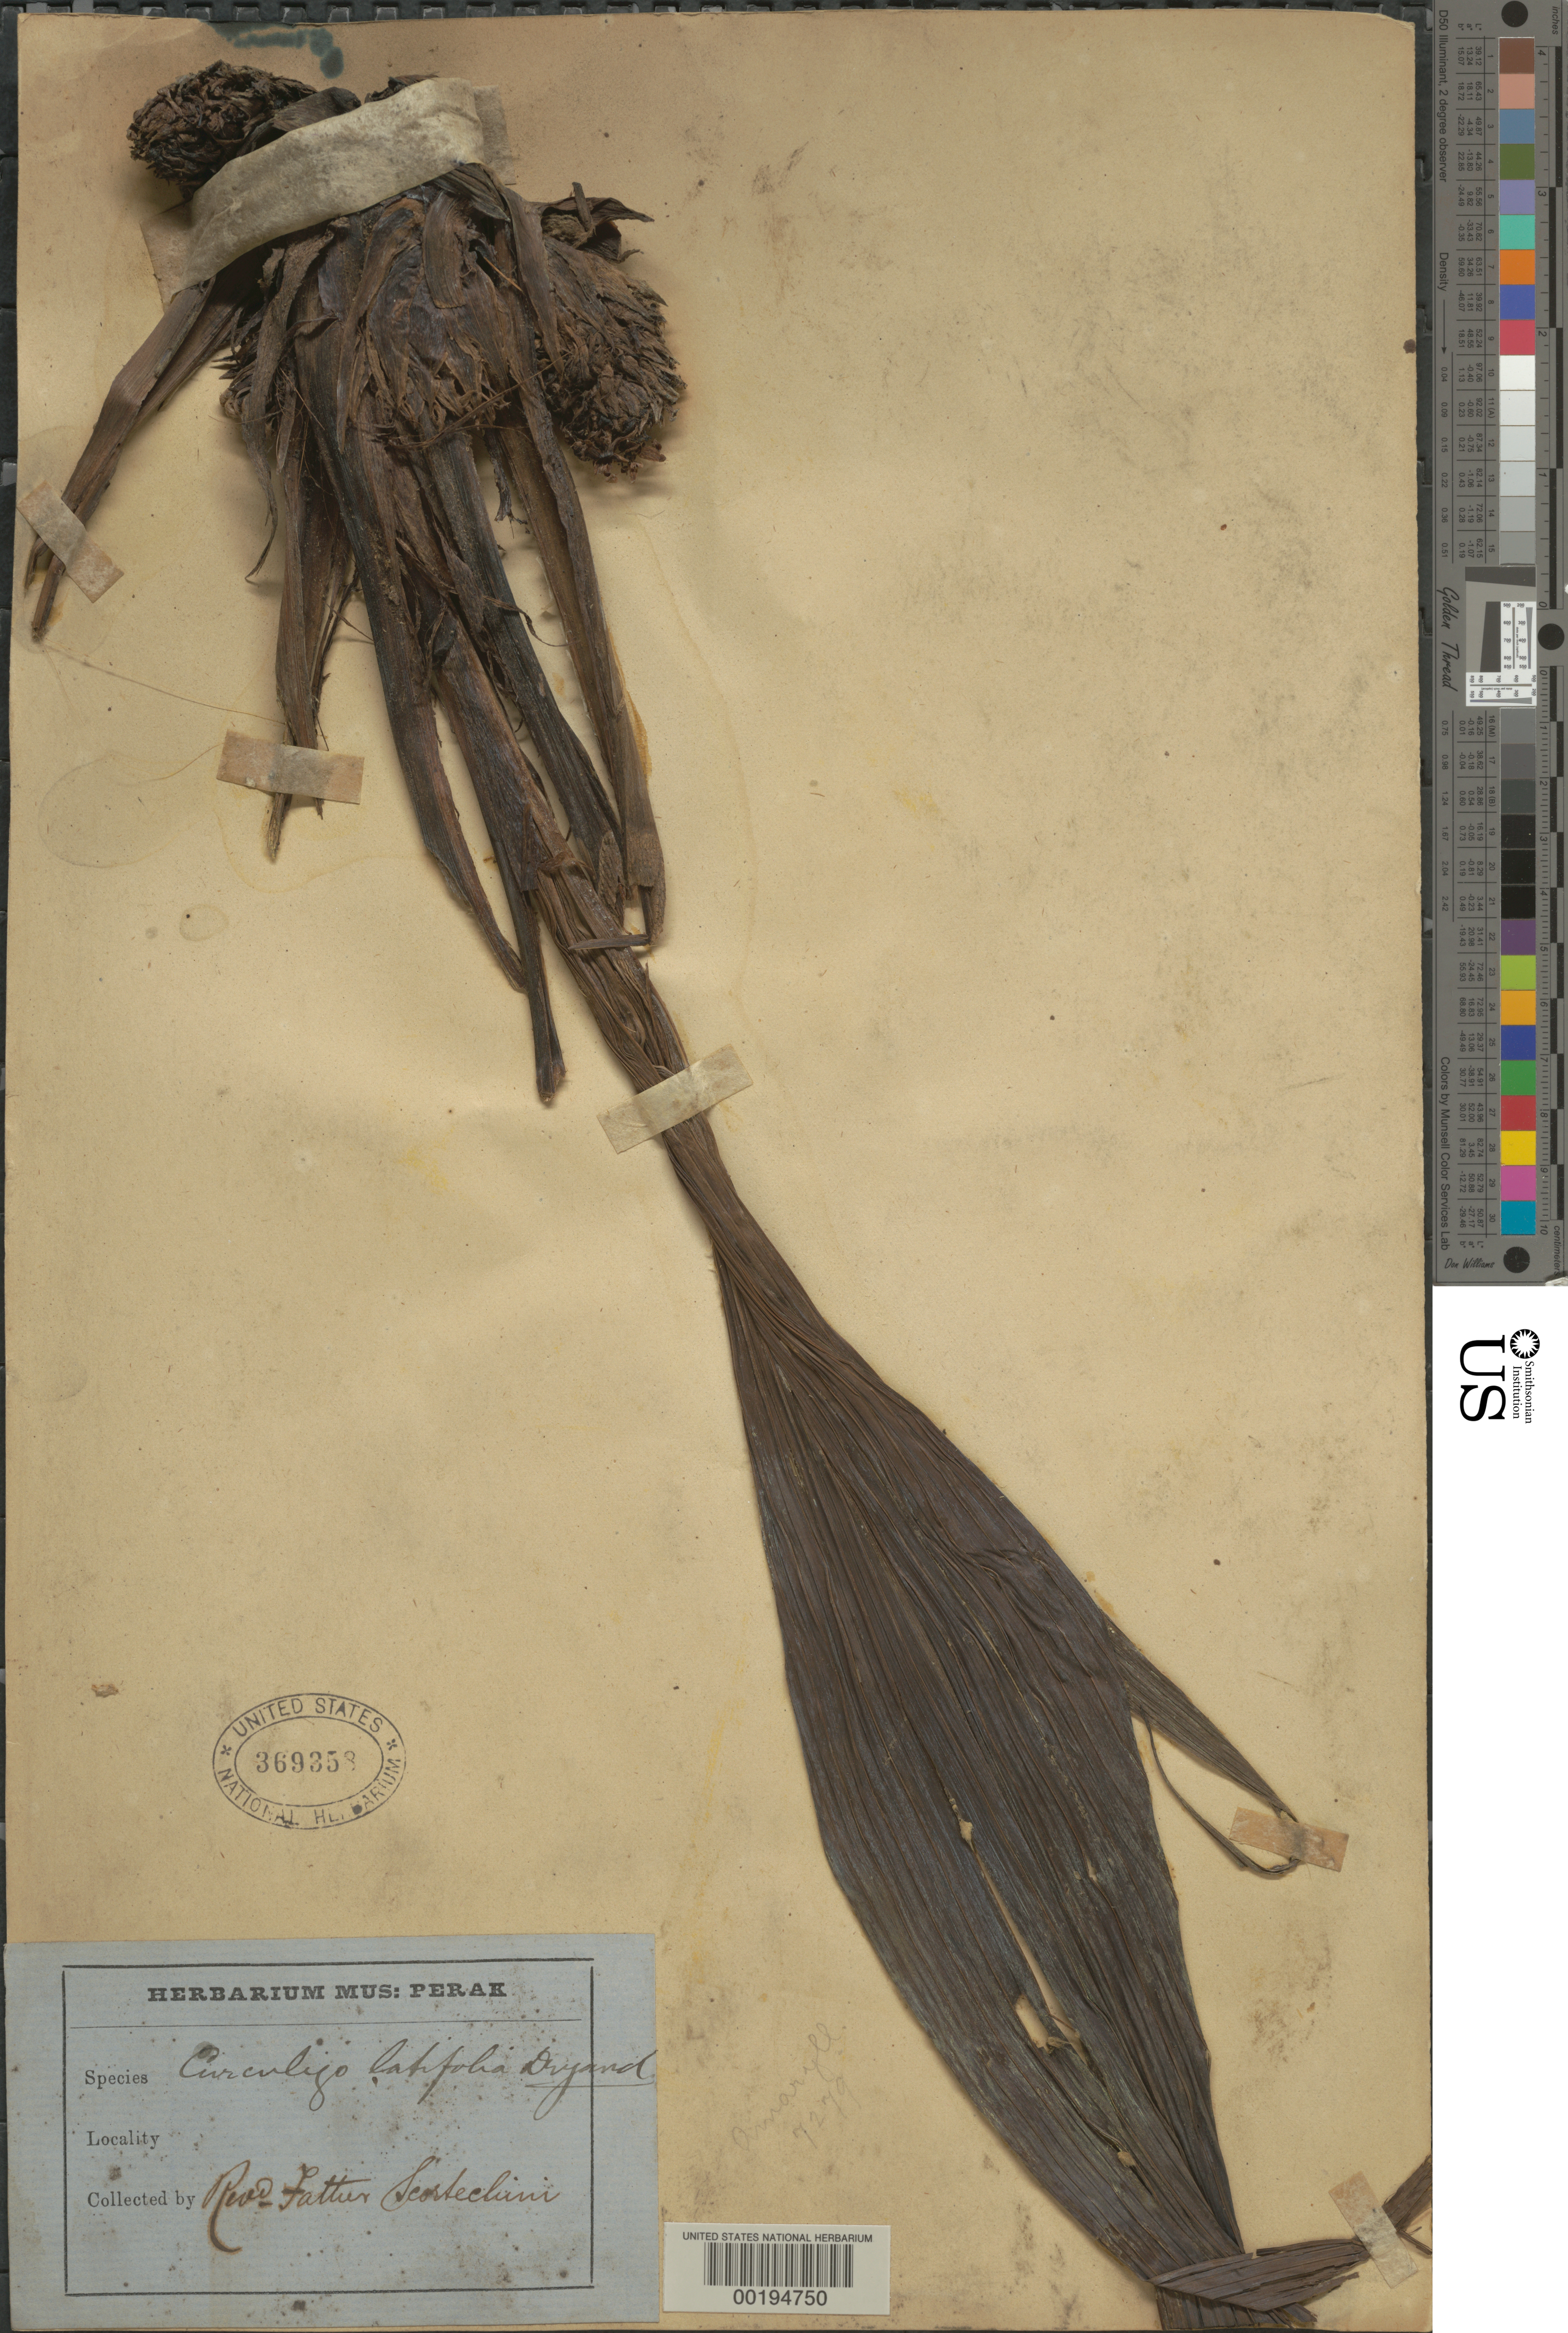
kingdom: Plantae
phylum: Tracheophyta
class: Liliopsida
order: Asparagales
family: Hypoxidaceae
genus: Curculigo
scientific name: Curculigo latifolia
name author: Dryand. ex W.T. Aiton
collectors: B. Scortechini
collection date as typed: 18--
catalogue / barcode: US 369358